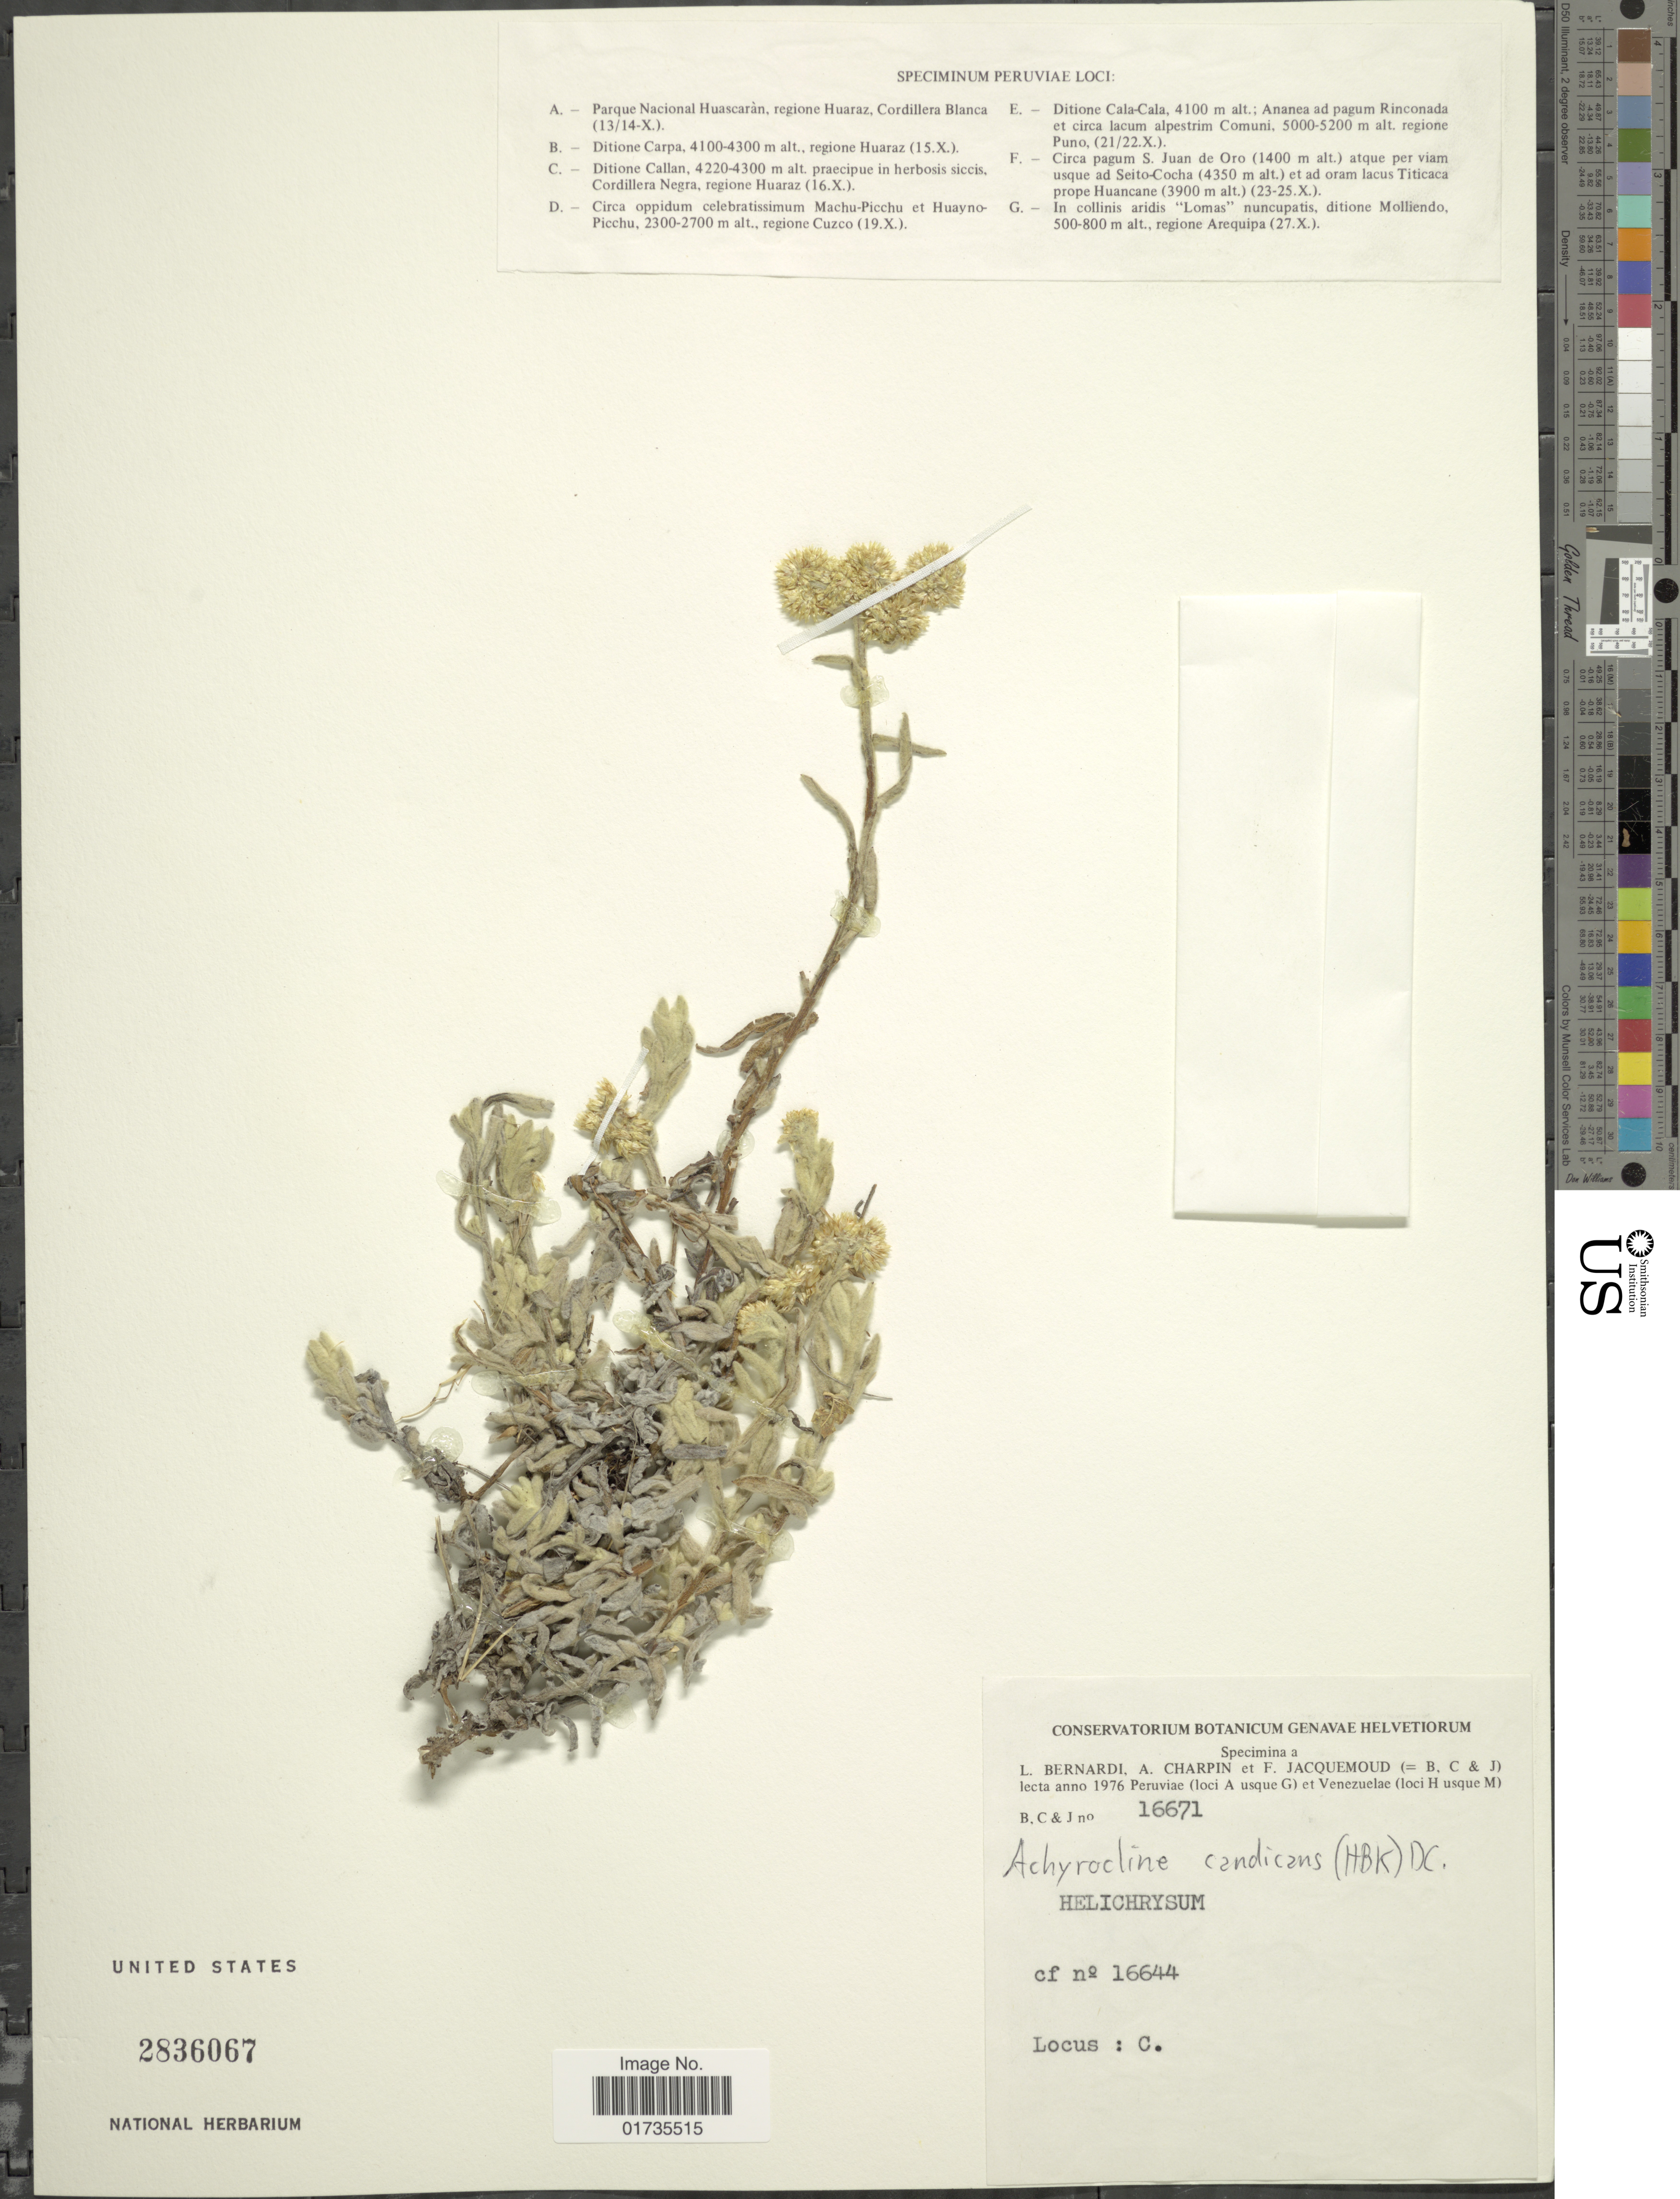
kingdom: Plantae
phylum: Tracheophyta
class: Magnoliopsida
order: Asterales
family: Asteraceae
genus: Achyrocline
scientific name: Achyrocline candicans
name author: (Kunth) DC.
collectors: L. Bernardi, A. Charpin & F. Jacquemoud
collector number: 16671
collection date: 1976-10-16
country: Peru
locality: Ditione Callan, praecipue in herbosis siccis, Cordillera Negra, regione Huaraz.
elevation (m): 4220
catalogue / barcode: US 2836067